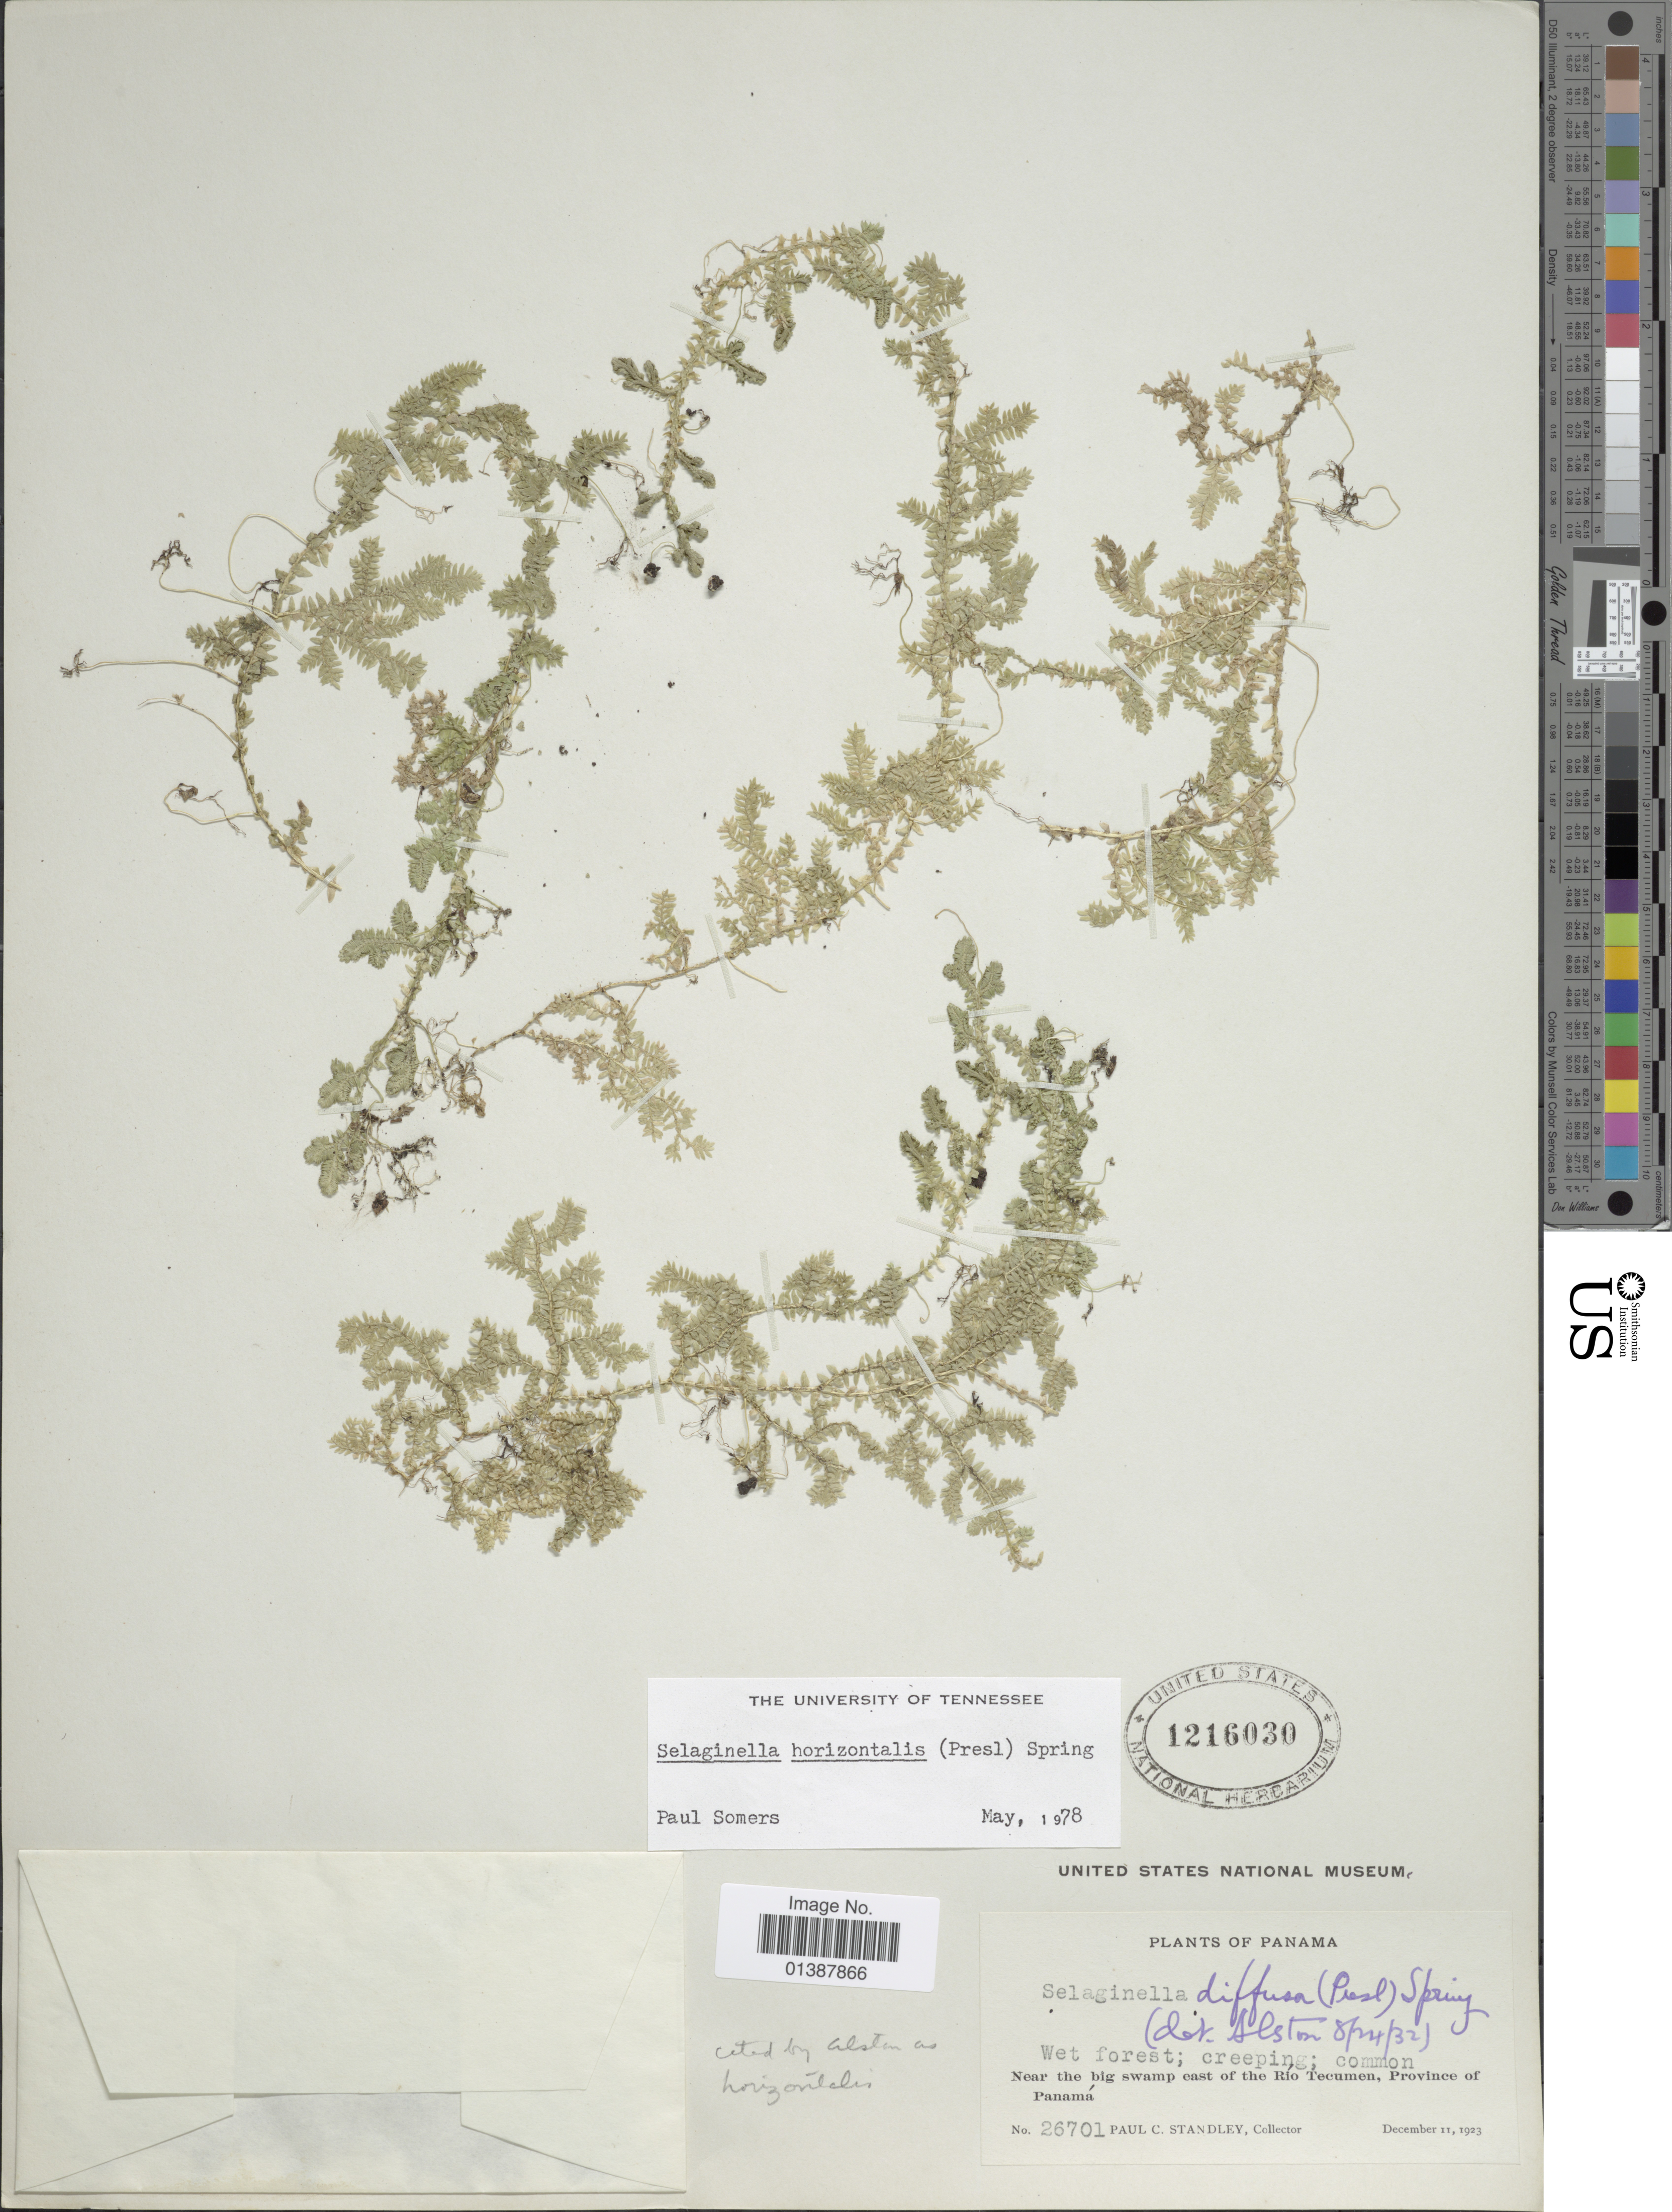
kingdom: Plantae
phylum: Tracheophyta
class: Lycopodiopsida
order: Selaginellales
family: Selaginellaceae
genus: Selaginella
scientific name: Selaginella horizontalis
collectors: P. C. Standley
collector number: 26701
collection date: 1923-12-11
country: Panama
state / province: Panamá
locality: Near the bg swamp east of the Río Tecumen, Province of Panamá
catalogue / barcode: US 1216030